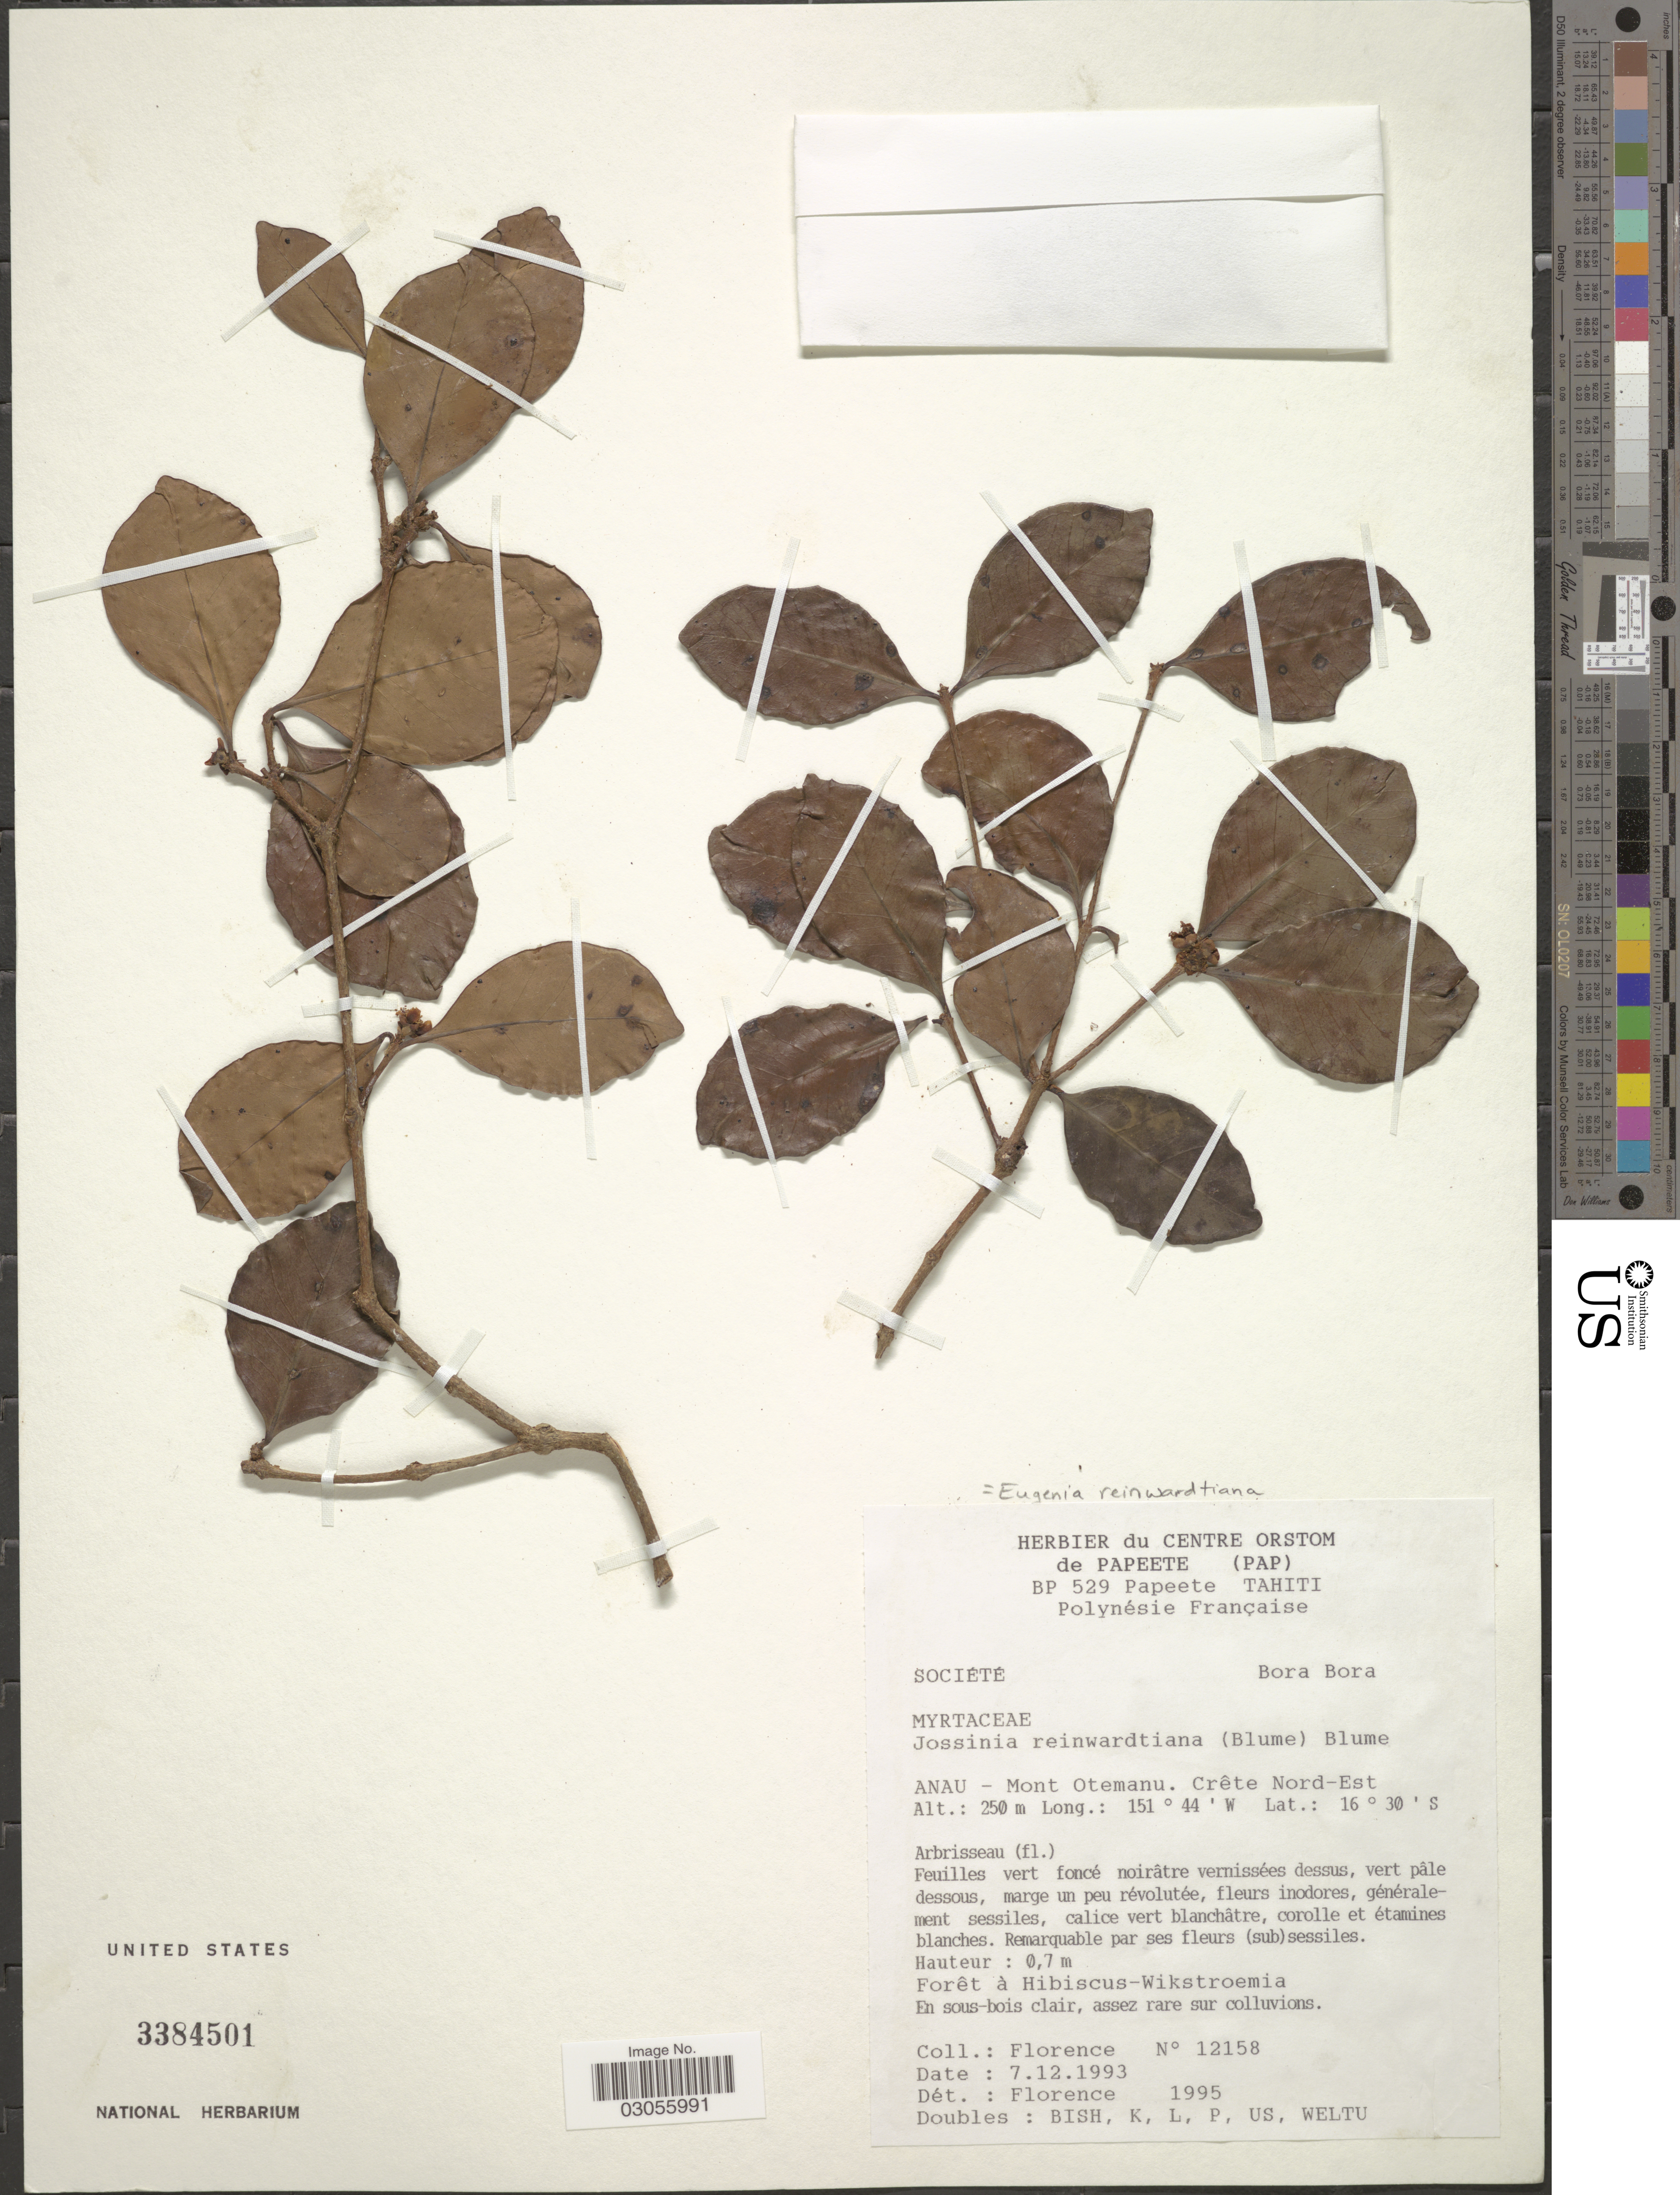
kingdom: Plantae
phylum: Tracheophyta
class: Magnoliopsida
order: Myrtales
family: Myrtaceae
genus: Eugenia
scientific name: Eugenia reinwardtiana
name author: (Blume) DC.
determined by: Strong, Mark T., (BOT), Smithsonian Institution - National Museum of Natural History (UNITED STATES)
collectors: -. Florence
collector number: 12158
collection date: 1993-12-07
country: French Polynesia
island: Bora Bora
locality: Société, Bora Bora. Anau - Mont Otemanu. Crête Nord-Est.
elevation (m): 250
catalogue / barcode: US 3384501